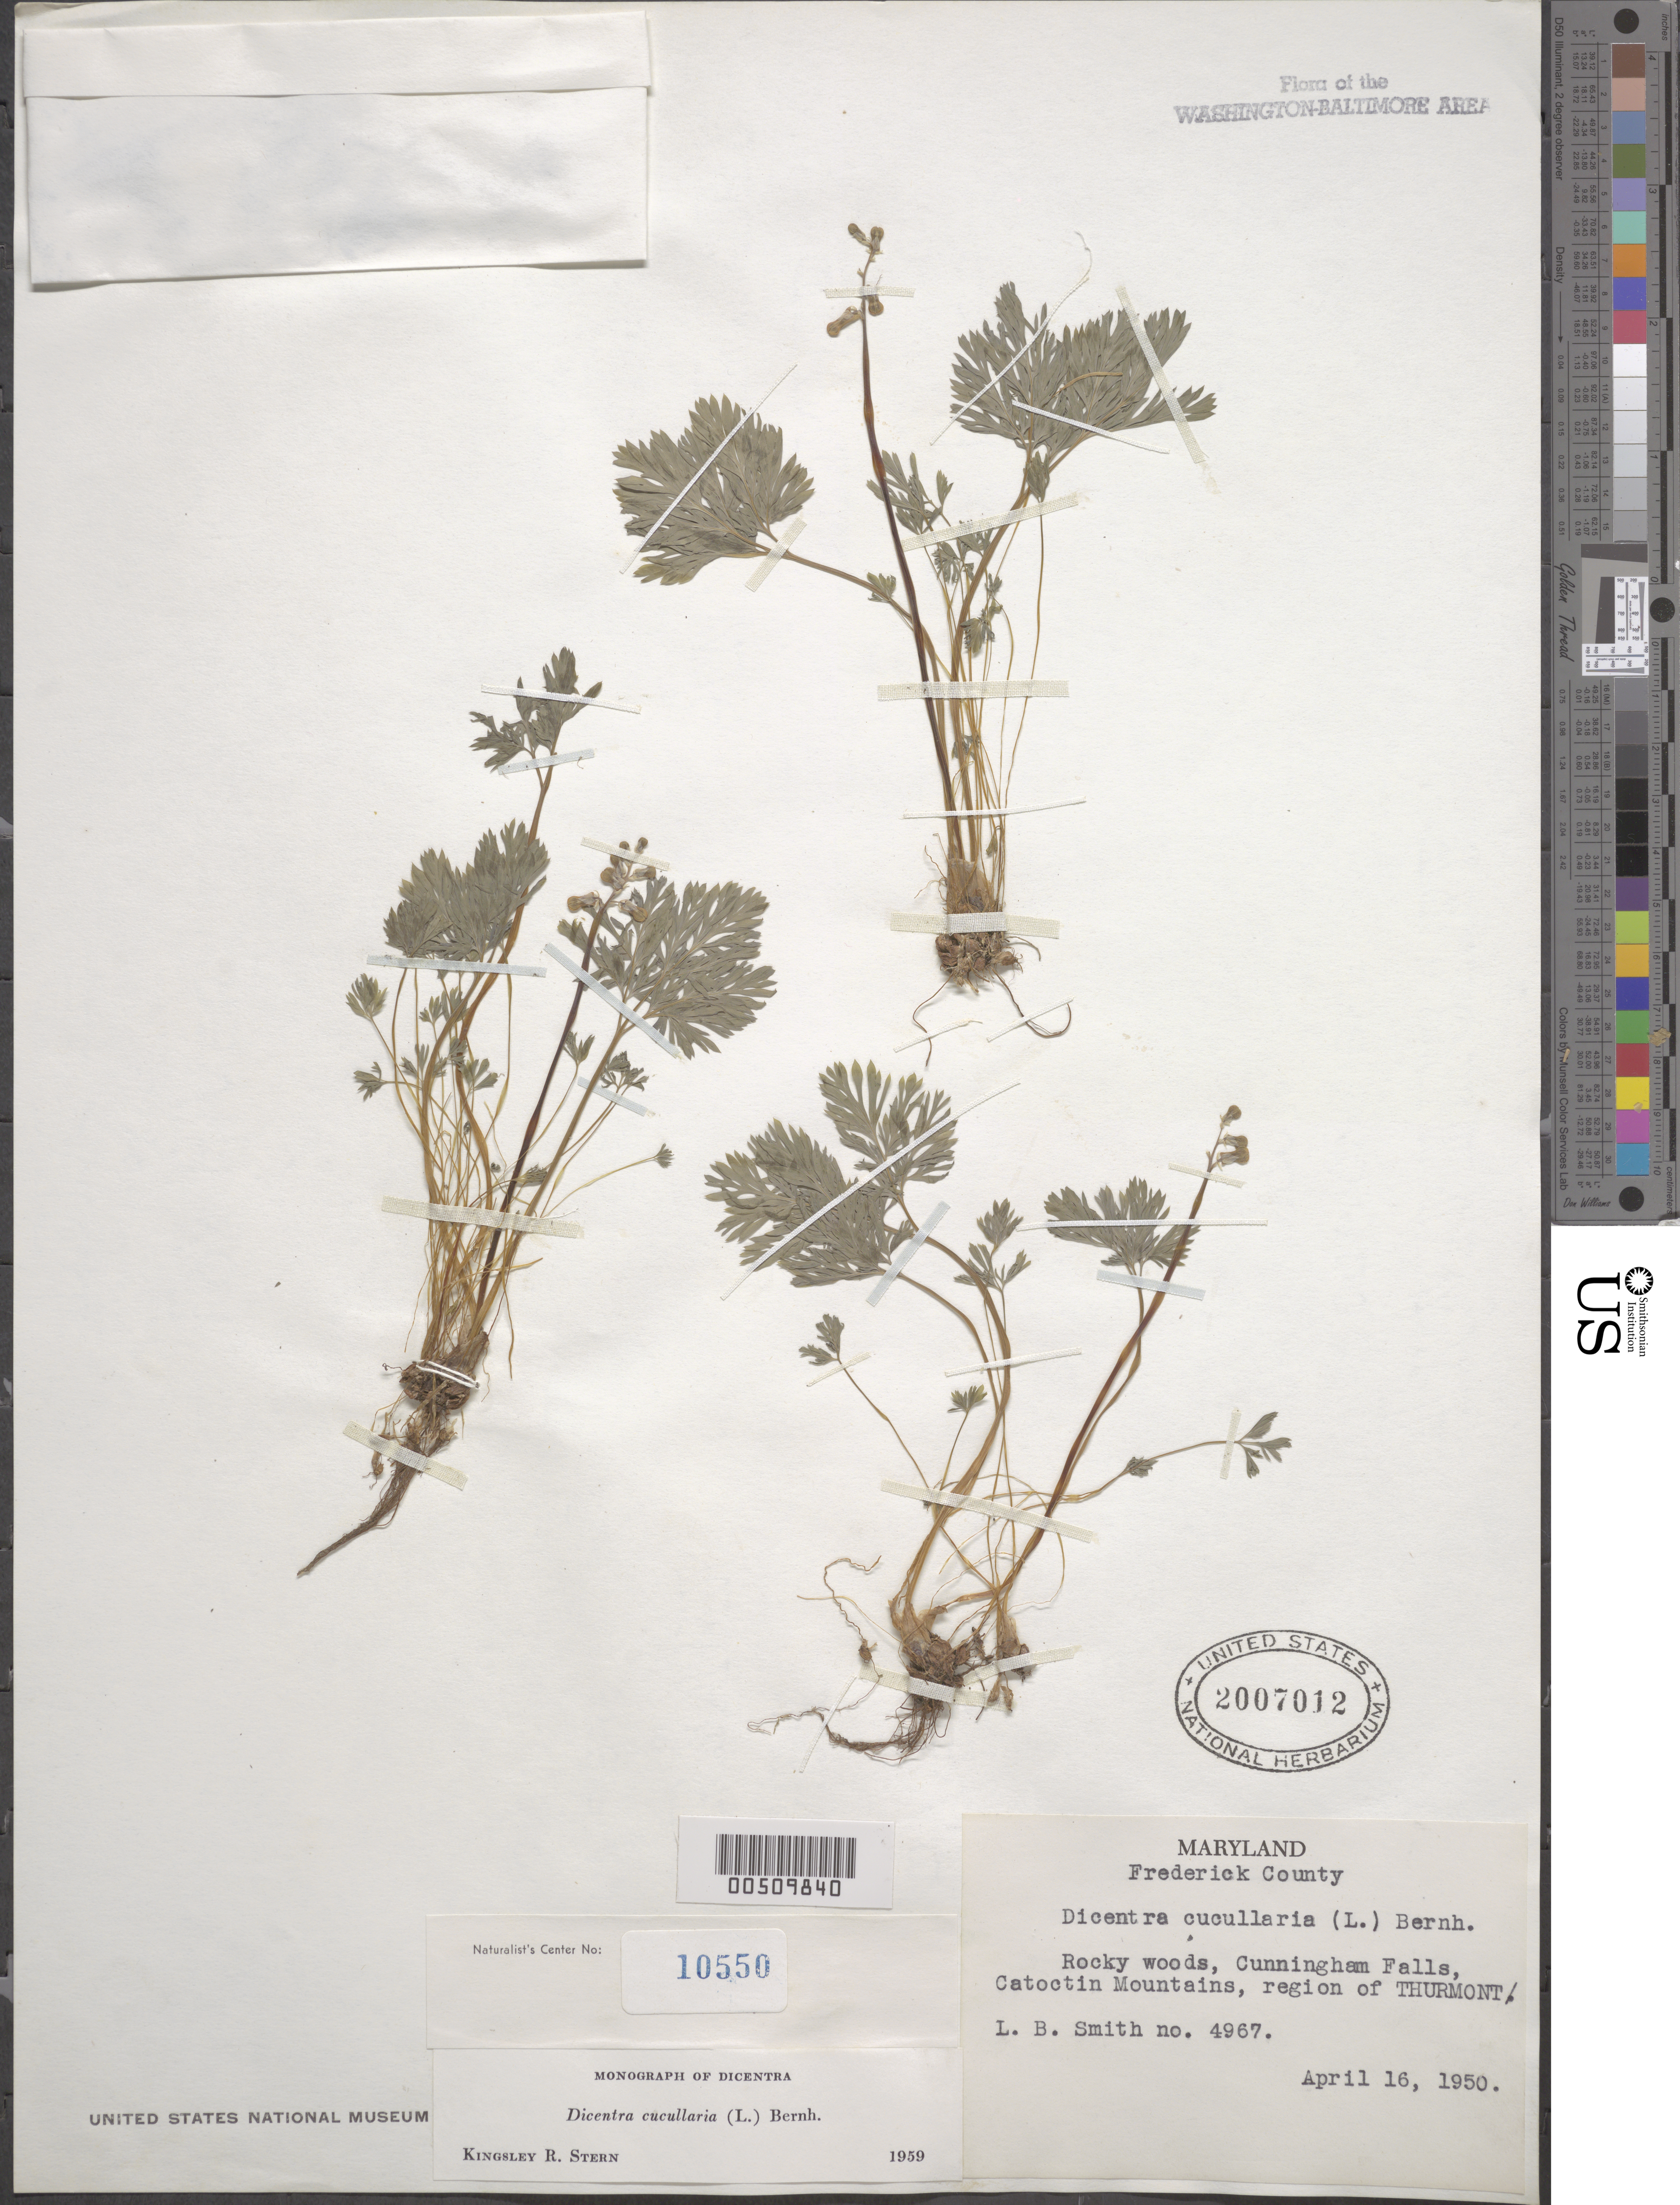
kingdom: Plantae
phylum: Tracheophyta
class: Magnoliopsida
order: Ranunculales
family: Papaveraceae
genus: Dicentra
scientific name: Dicentra cucullaria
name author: (L.) Bernh.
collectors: L. Smith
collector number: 4967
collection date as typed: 16 Apr 1950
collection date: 1950-04-16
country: United States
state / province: Maryland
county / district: Frederick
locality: Cunningham Falls, Catoctin Mts., region of Thurmont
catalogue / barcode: US 2007012